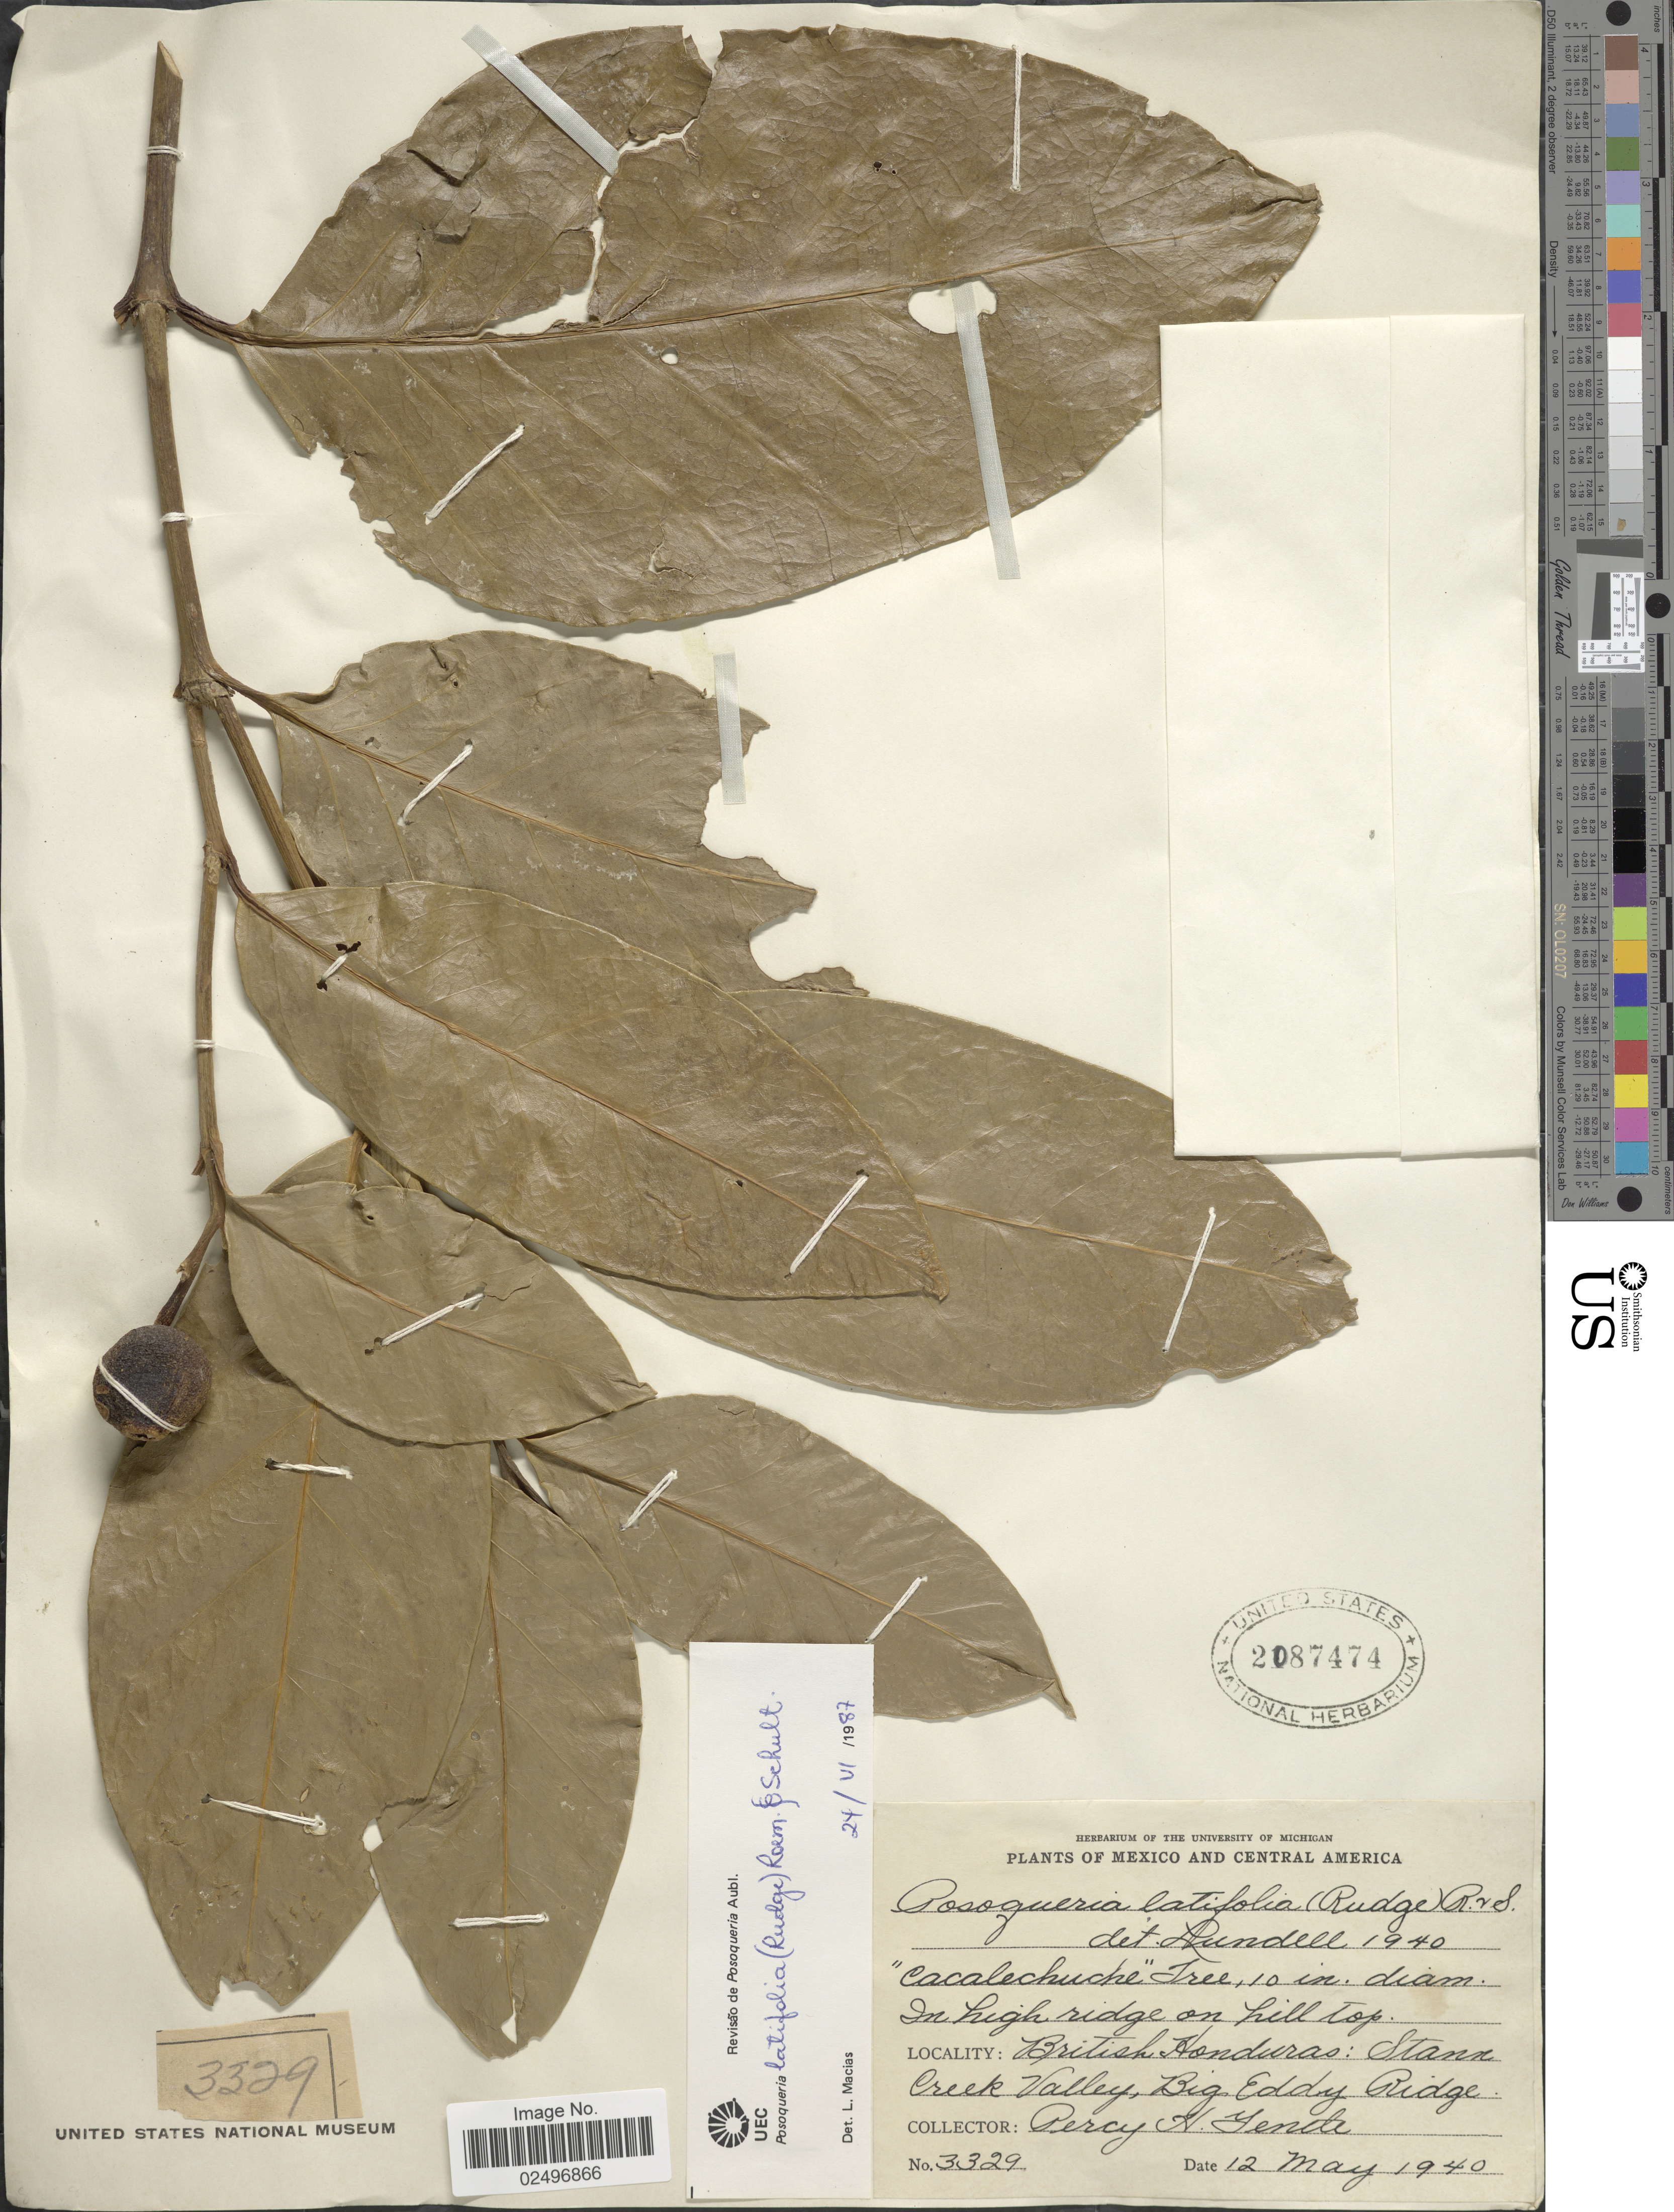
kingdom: Plantae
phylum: Tracheophyta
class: Magnoliopsida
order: Gentianales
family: Rubiaceae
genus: Posoqueria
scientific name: Posoqueria latifolia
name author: (Rudge) Roem. & Schult.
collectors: P. H. Gentle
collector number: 3329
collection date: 1940-05-12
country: Belize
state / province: Stann Creek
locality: In high ridge on hill top, British Honduras: Stann Creek Valley, Big Eddy Ridge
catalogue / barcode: US 2087474